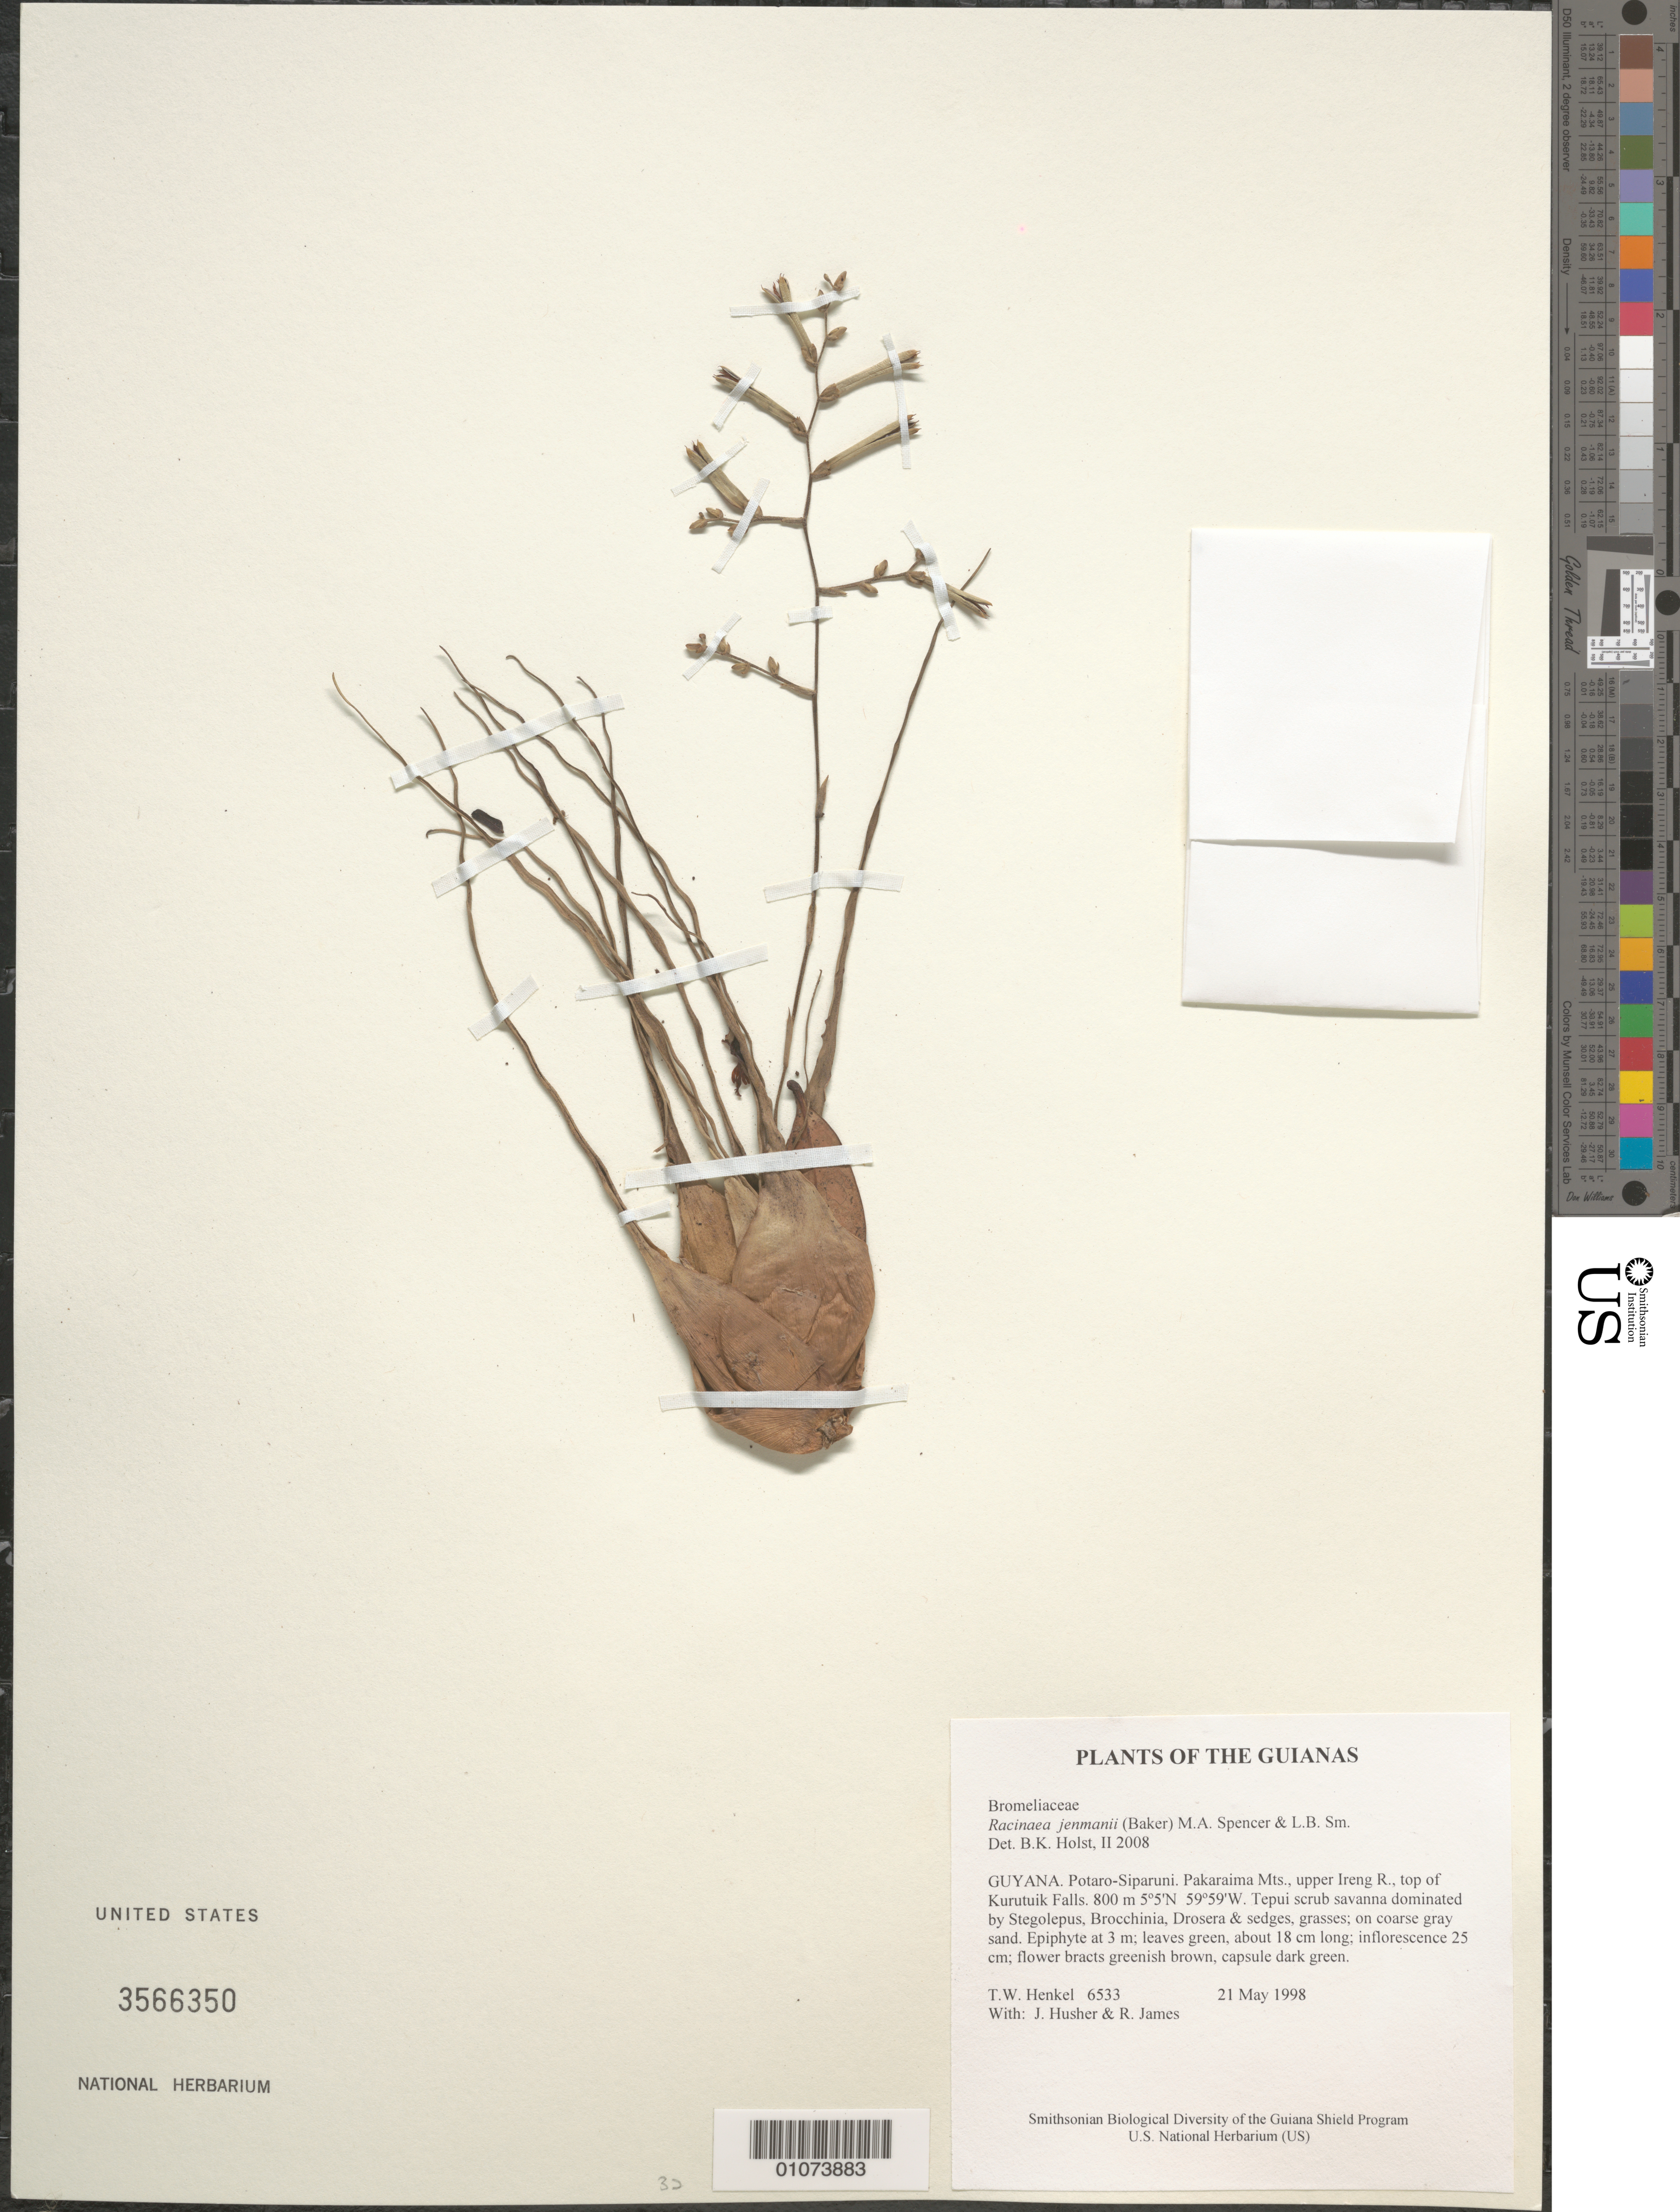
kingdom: Plantae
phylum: Tracheophyta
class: Liliopsida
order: Poales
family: Bromeliaceae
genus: Racinaea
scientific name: Racinaea jenmanii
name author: (Baker) M.A. Spencer & L.B. Sm.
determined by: Holst, Bruce K.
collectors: T. Henkel, J. Husher & R. James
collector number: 6533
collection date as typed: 21 May 1998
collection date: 1998-05-21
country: Guyana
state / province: Potaro-Siparuni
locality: Pakaraima Mts., upper Ireng R., top of Kurutuik Falls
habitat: Tepui scrub savanna dominated by Stegolepus, Brocchinia, Drosera & sedges, grasses; on coarse gray sand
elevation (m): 800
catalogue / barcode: US 3566350